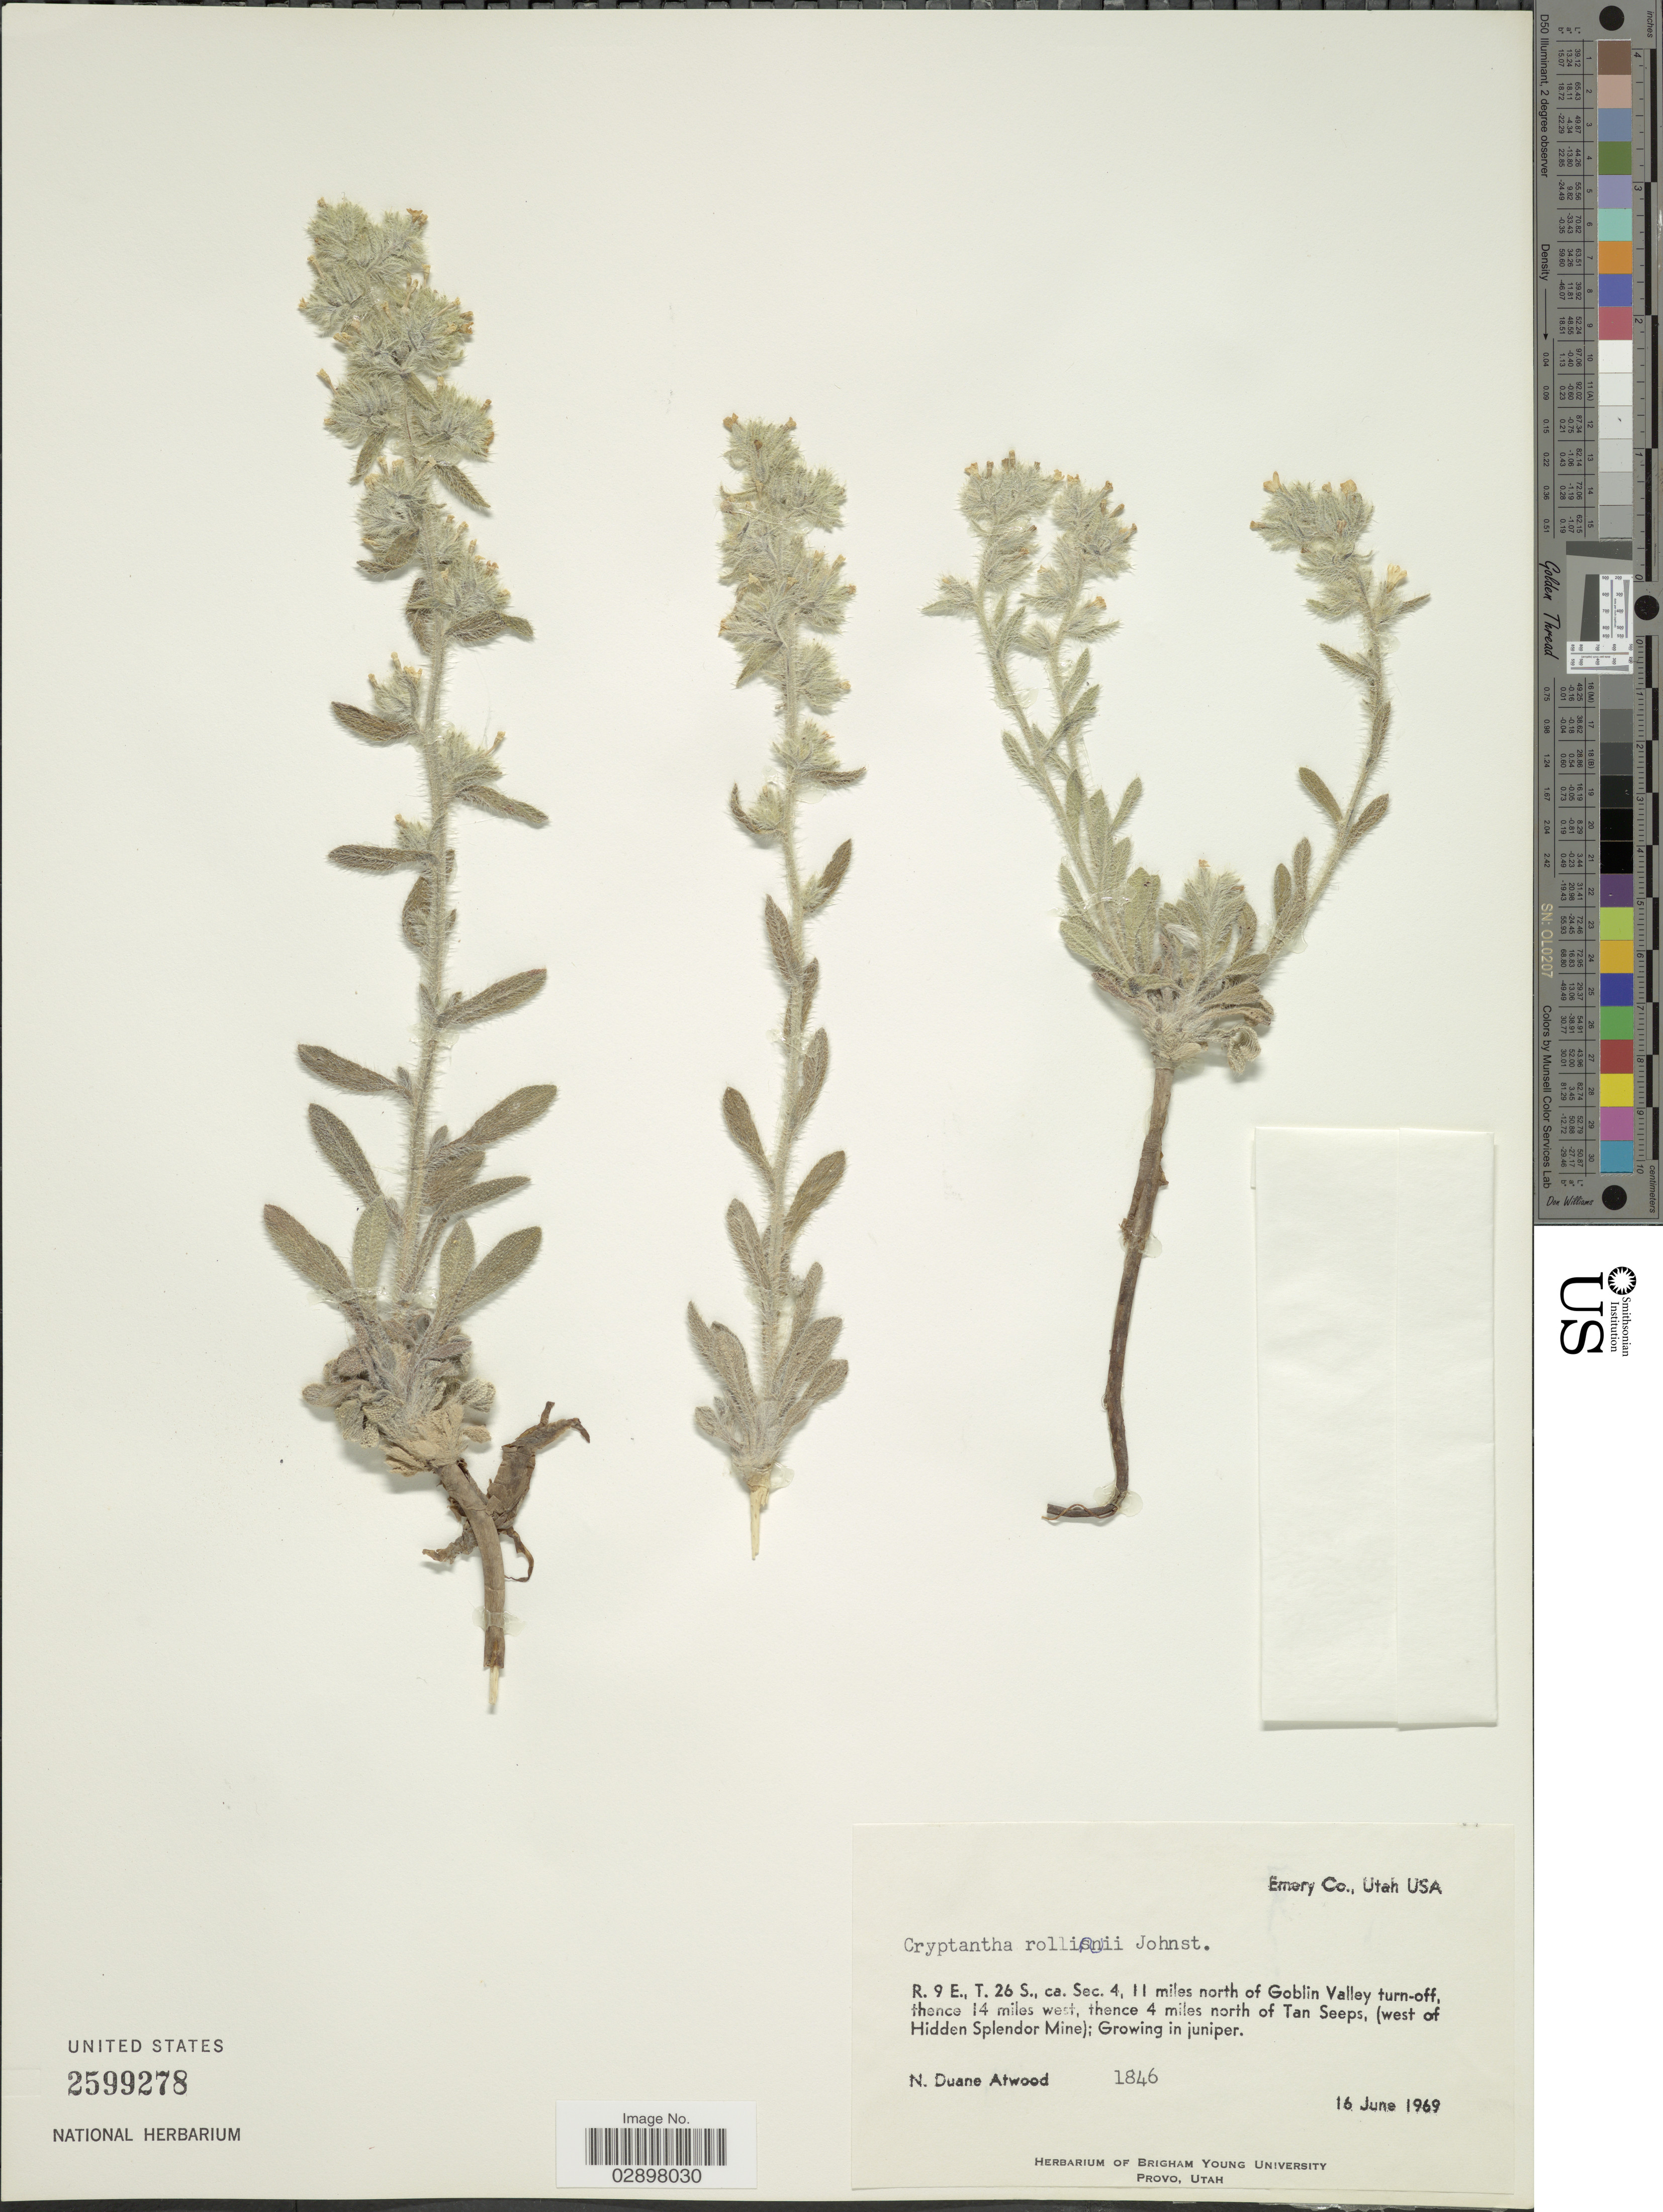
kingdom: Plantae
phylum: Tracheophyta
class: Magnoliopsida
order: Boraginales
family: Boraginaceae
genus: Cryptantha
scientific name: Cryptantha rollinsii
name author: I.M. Johnst.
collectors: N. Atwood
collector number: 1846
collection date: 1969-06-16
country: United States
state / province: Utah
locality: Emery Co., R. 9 E., T. 26 S., ca. Sec. 4, 11 miles north of Goblin Valley turn-off, thence 14 miles west, thence 4 miles north of Tan Seeps, (west of Hidden Splendor Mine).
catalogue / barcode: US 2599278